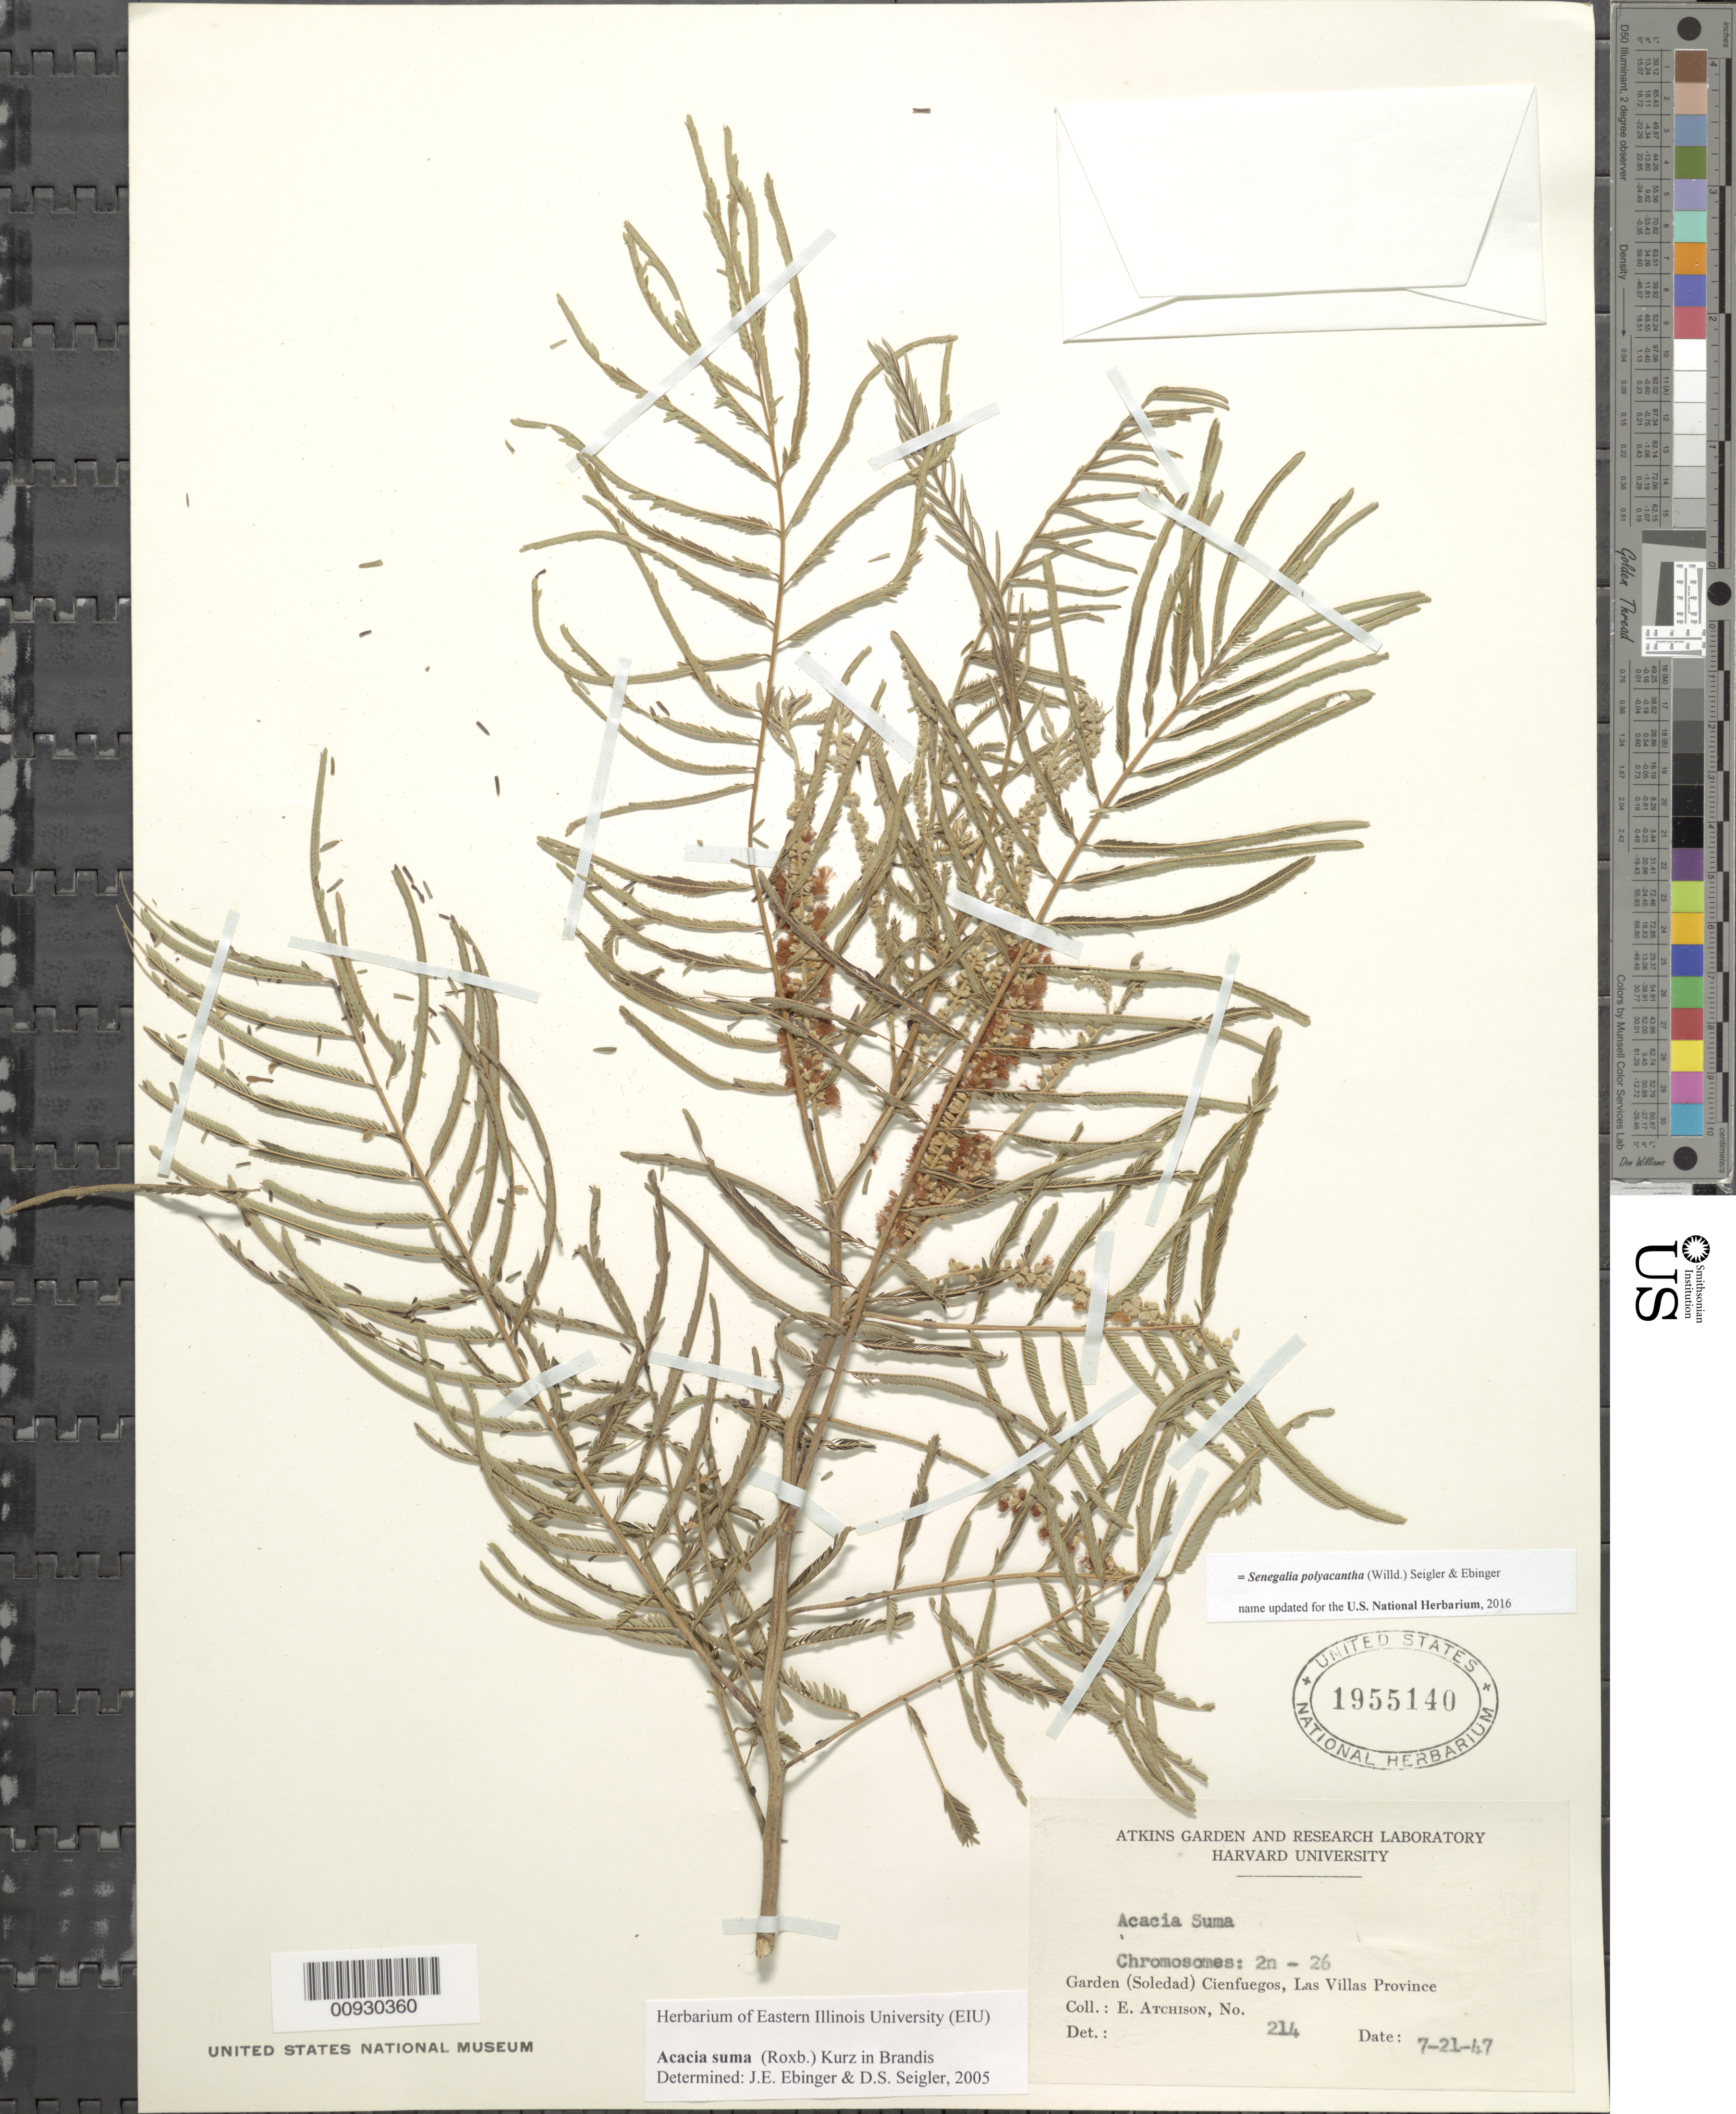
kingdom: Plantae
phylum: Tracheophyta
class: Magnoliopsida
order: Fabales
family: Fabaceae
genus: Senegalia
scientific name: Senegalia polyacantha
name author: (Willd.) Seigler & Ebinger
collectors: E. Atchison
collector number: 214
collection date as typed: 21 Apr 1947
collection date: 1947-04-21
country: Cuba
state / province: Las Villas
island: Cuba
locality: Cienfuegos Dist.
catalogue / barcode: US 1955140